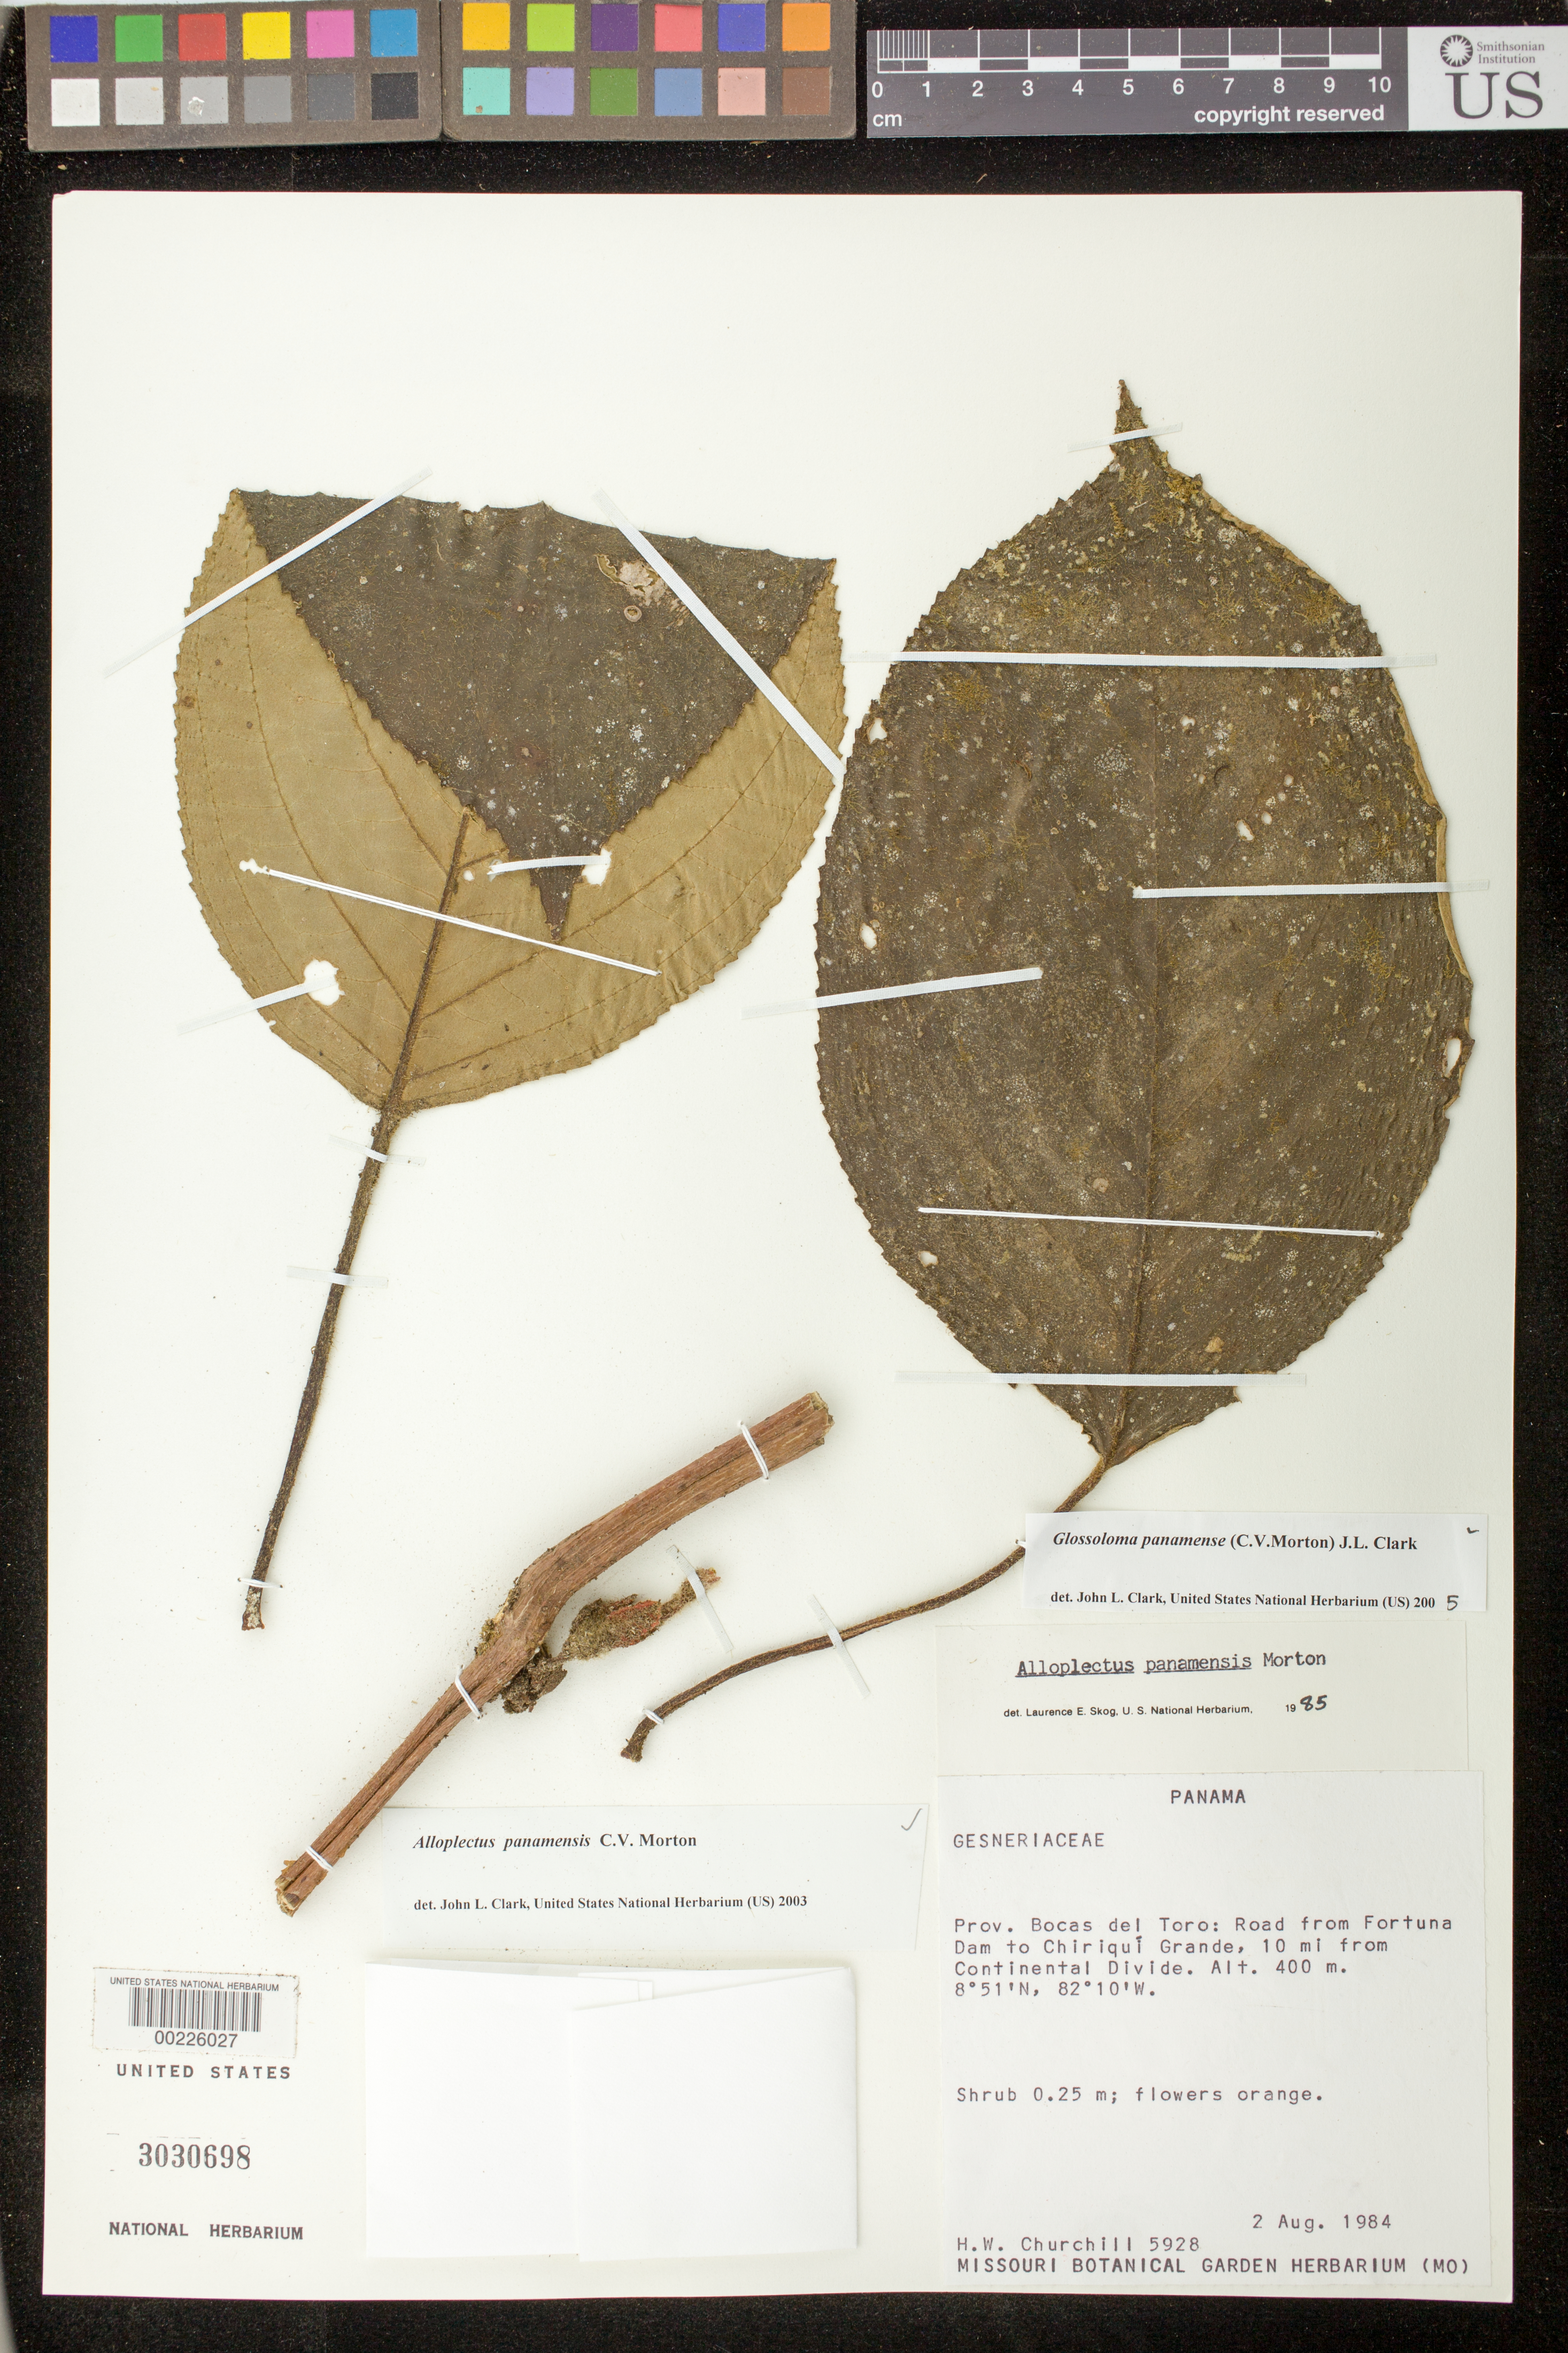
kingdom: Plantae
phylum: Tracheophyta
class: Magnoliopsida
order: Lamiales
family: Gesneriaceae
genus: Glossoloma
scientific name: Glossoloma panamense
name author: (C.V. Morton) J.L. Clark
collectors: H. Churchill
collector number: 5928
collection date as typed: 02 Aug 1984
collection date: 1984-08-02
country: Panama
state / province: Bocas del Toro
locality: Road from Fortuna dam to Chiriqui Grande, 10 mi from continental divide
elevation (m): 400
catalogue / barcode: US 3030698